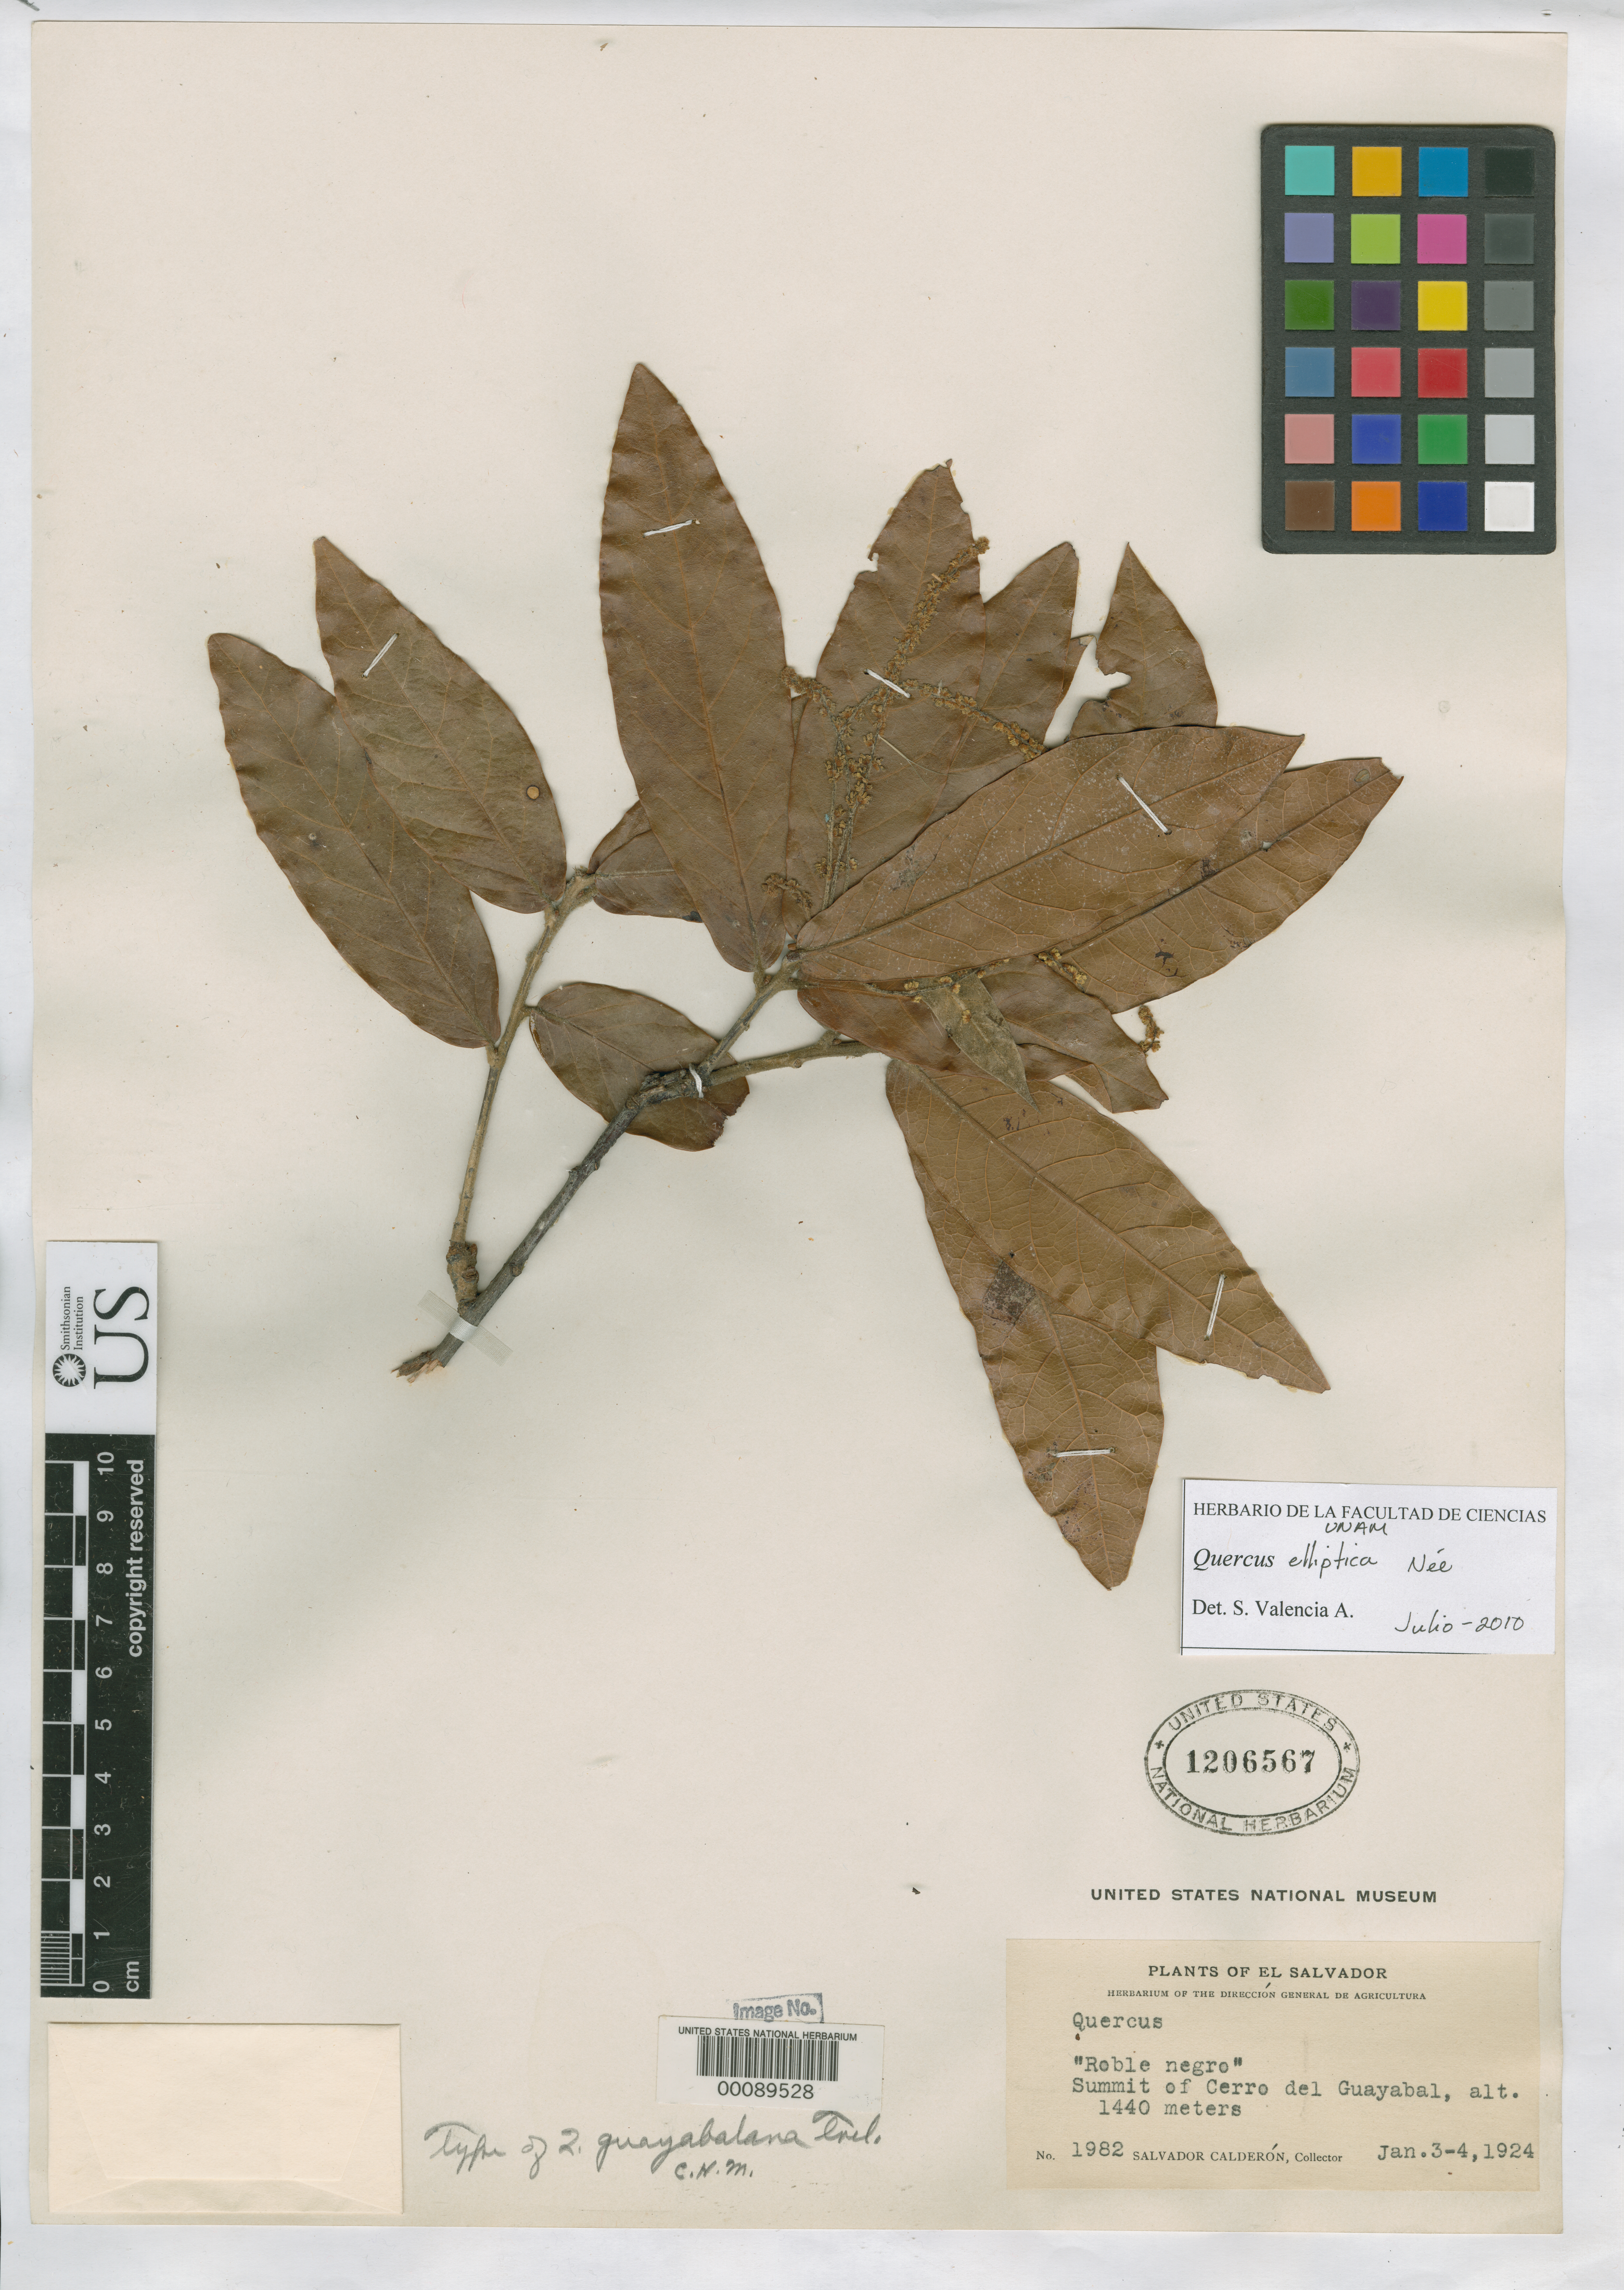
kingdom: Plantae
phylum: Tracheophyta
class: Magnoliopsida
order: Fagales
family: Fagaceae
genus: Quercus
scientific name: Quercus guayabalana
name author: Trel. in Standl.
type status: Holotype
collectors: S. Calderón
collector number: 1982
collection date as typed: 03 Jan 1924 to 04 Jan 1924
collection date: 1924-01-03/1924-01-04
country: El Salvador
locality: Summit of Cerro del Guayabal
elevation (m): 1440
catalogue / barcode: US 1206567